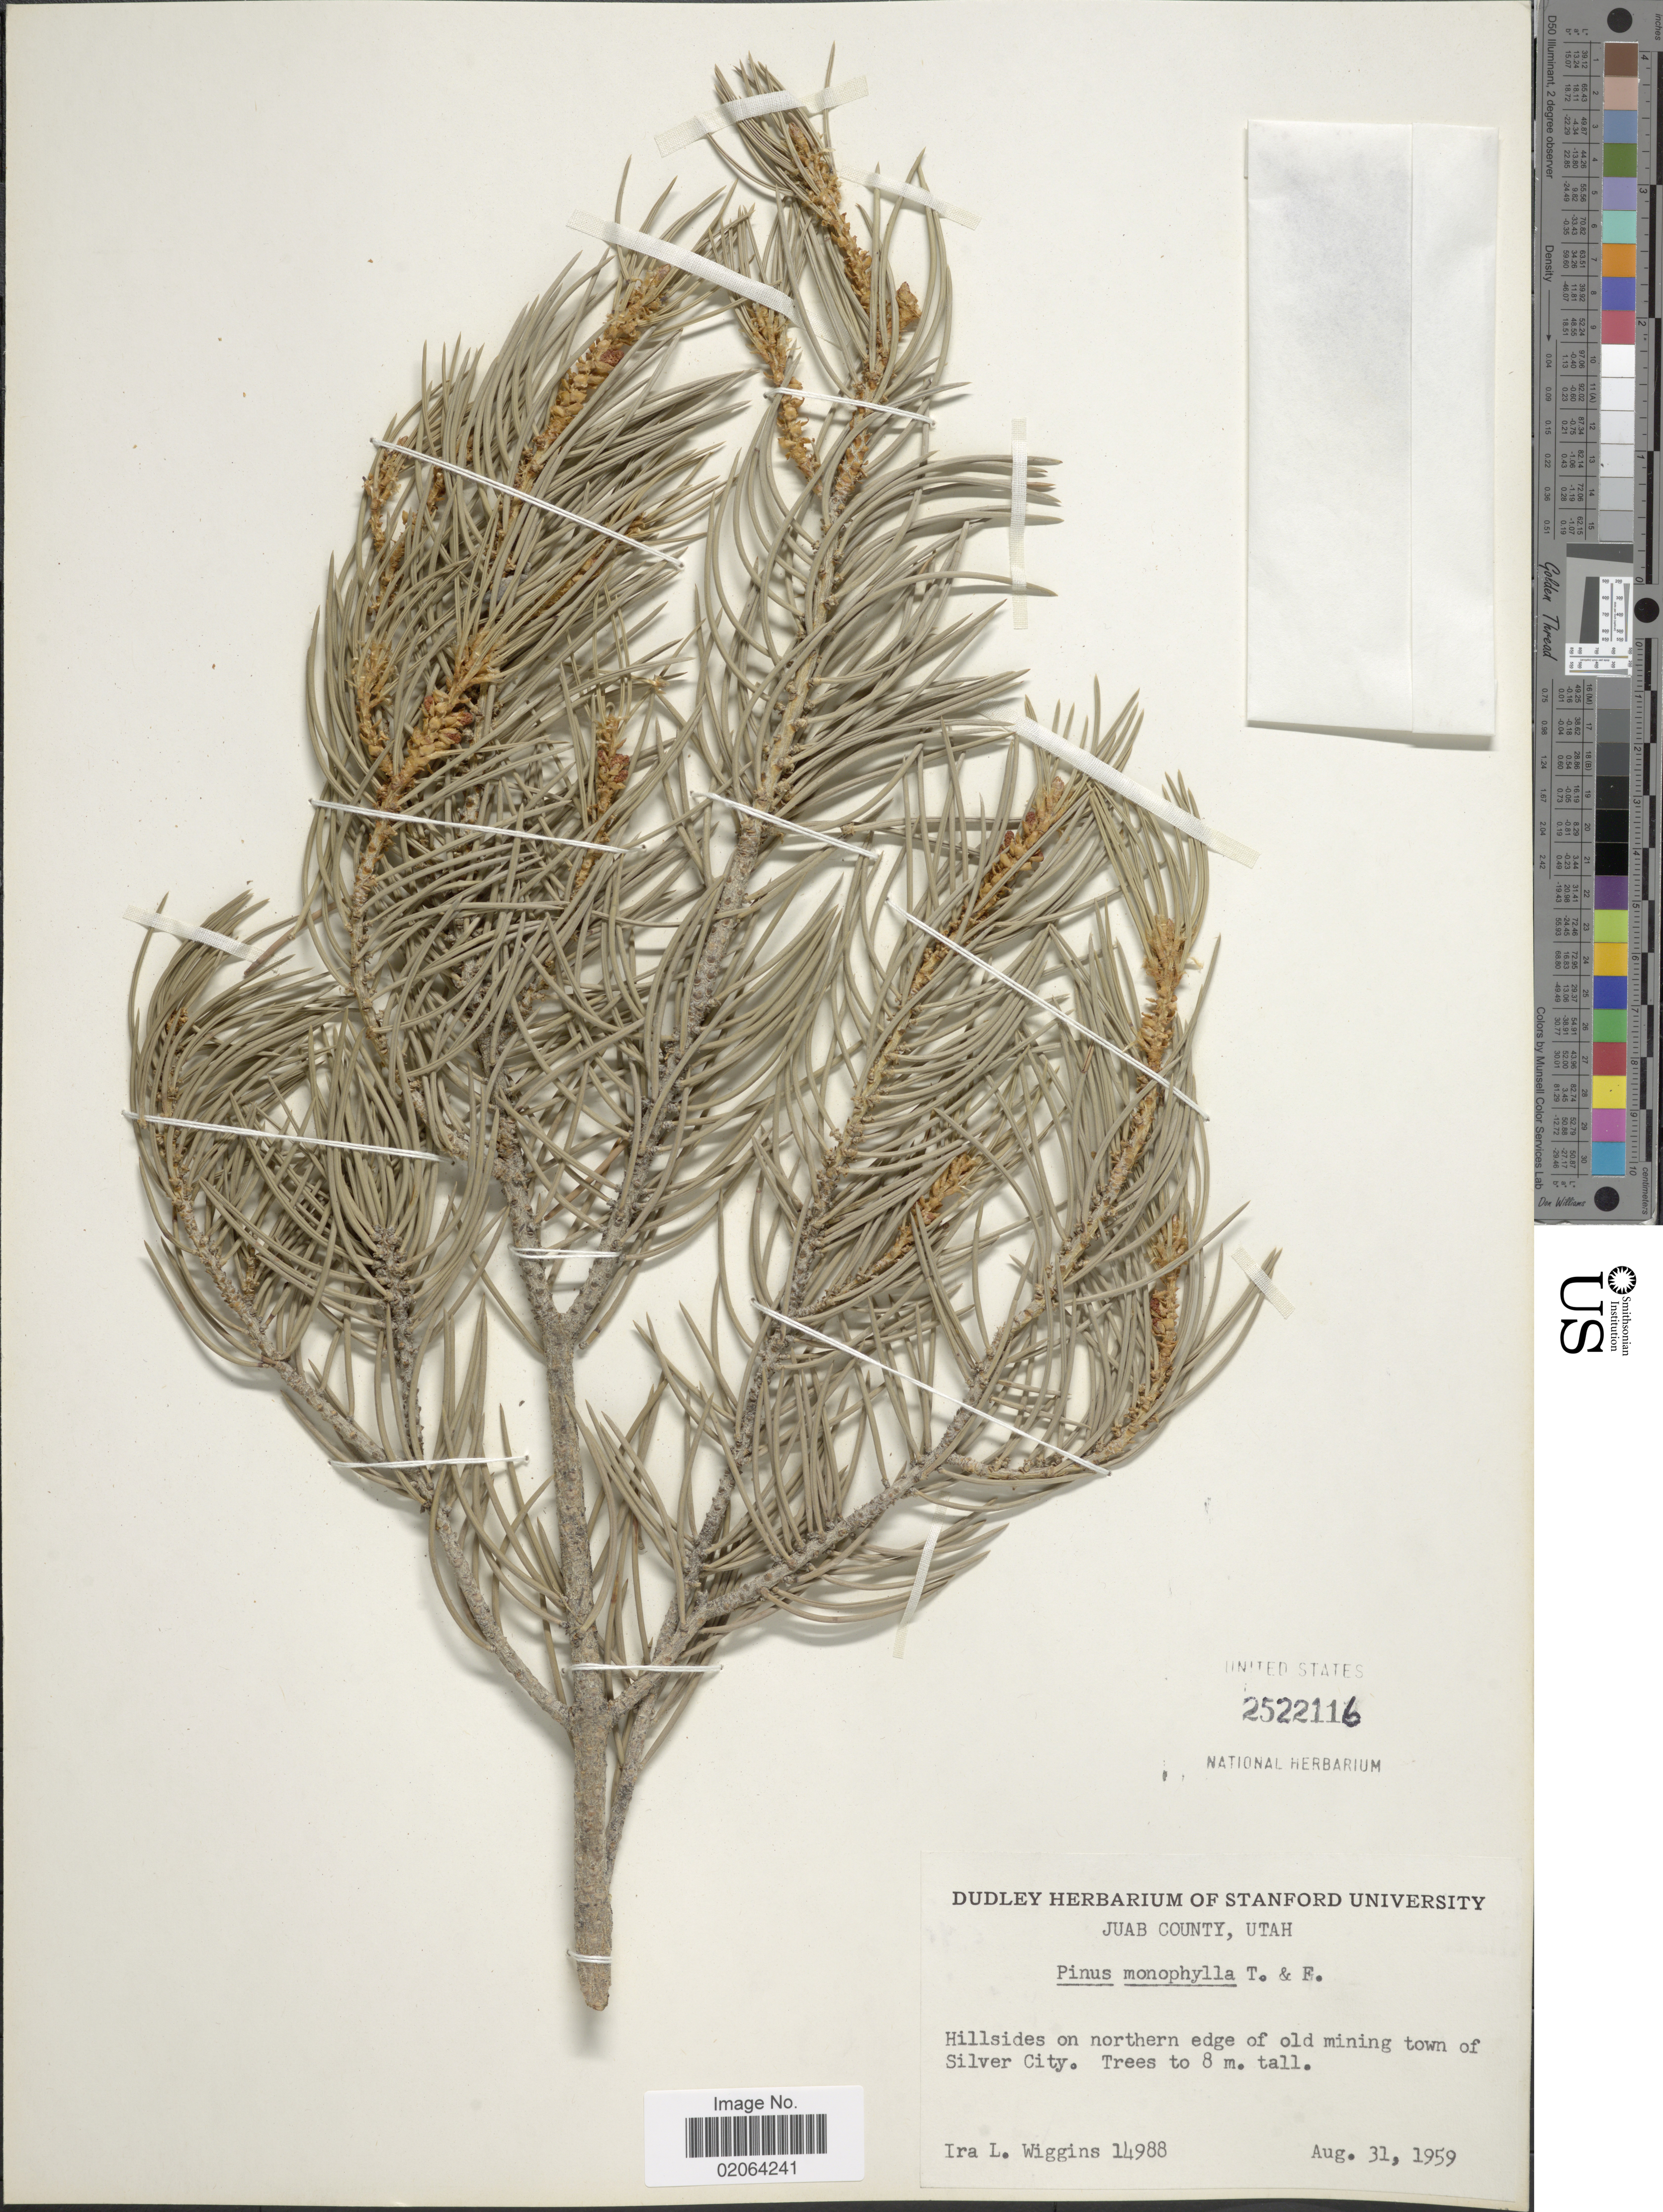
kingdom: Plantae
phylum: Tracheophyta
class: Pinopsida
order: Pinales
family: Pinaceae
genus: Pinus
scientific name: Pinus monophylla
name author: Torr. & Frém.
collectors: I. L. Wiggins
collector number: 14988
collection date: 1959-08-31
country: United States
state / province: Utah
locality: Juab, Juab County, Hillsides on northern edge of old mining town of Silver City.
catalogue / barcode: US 2522116